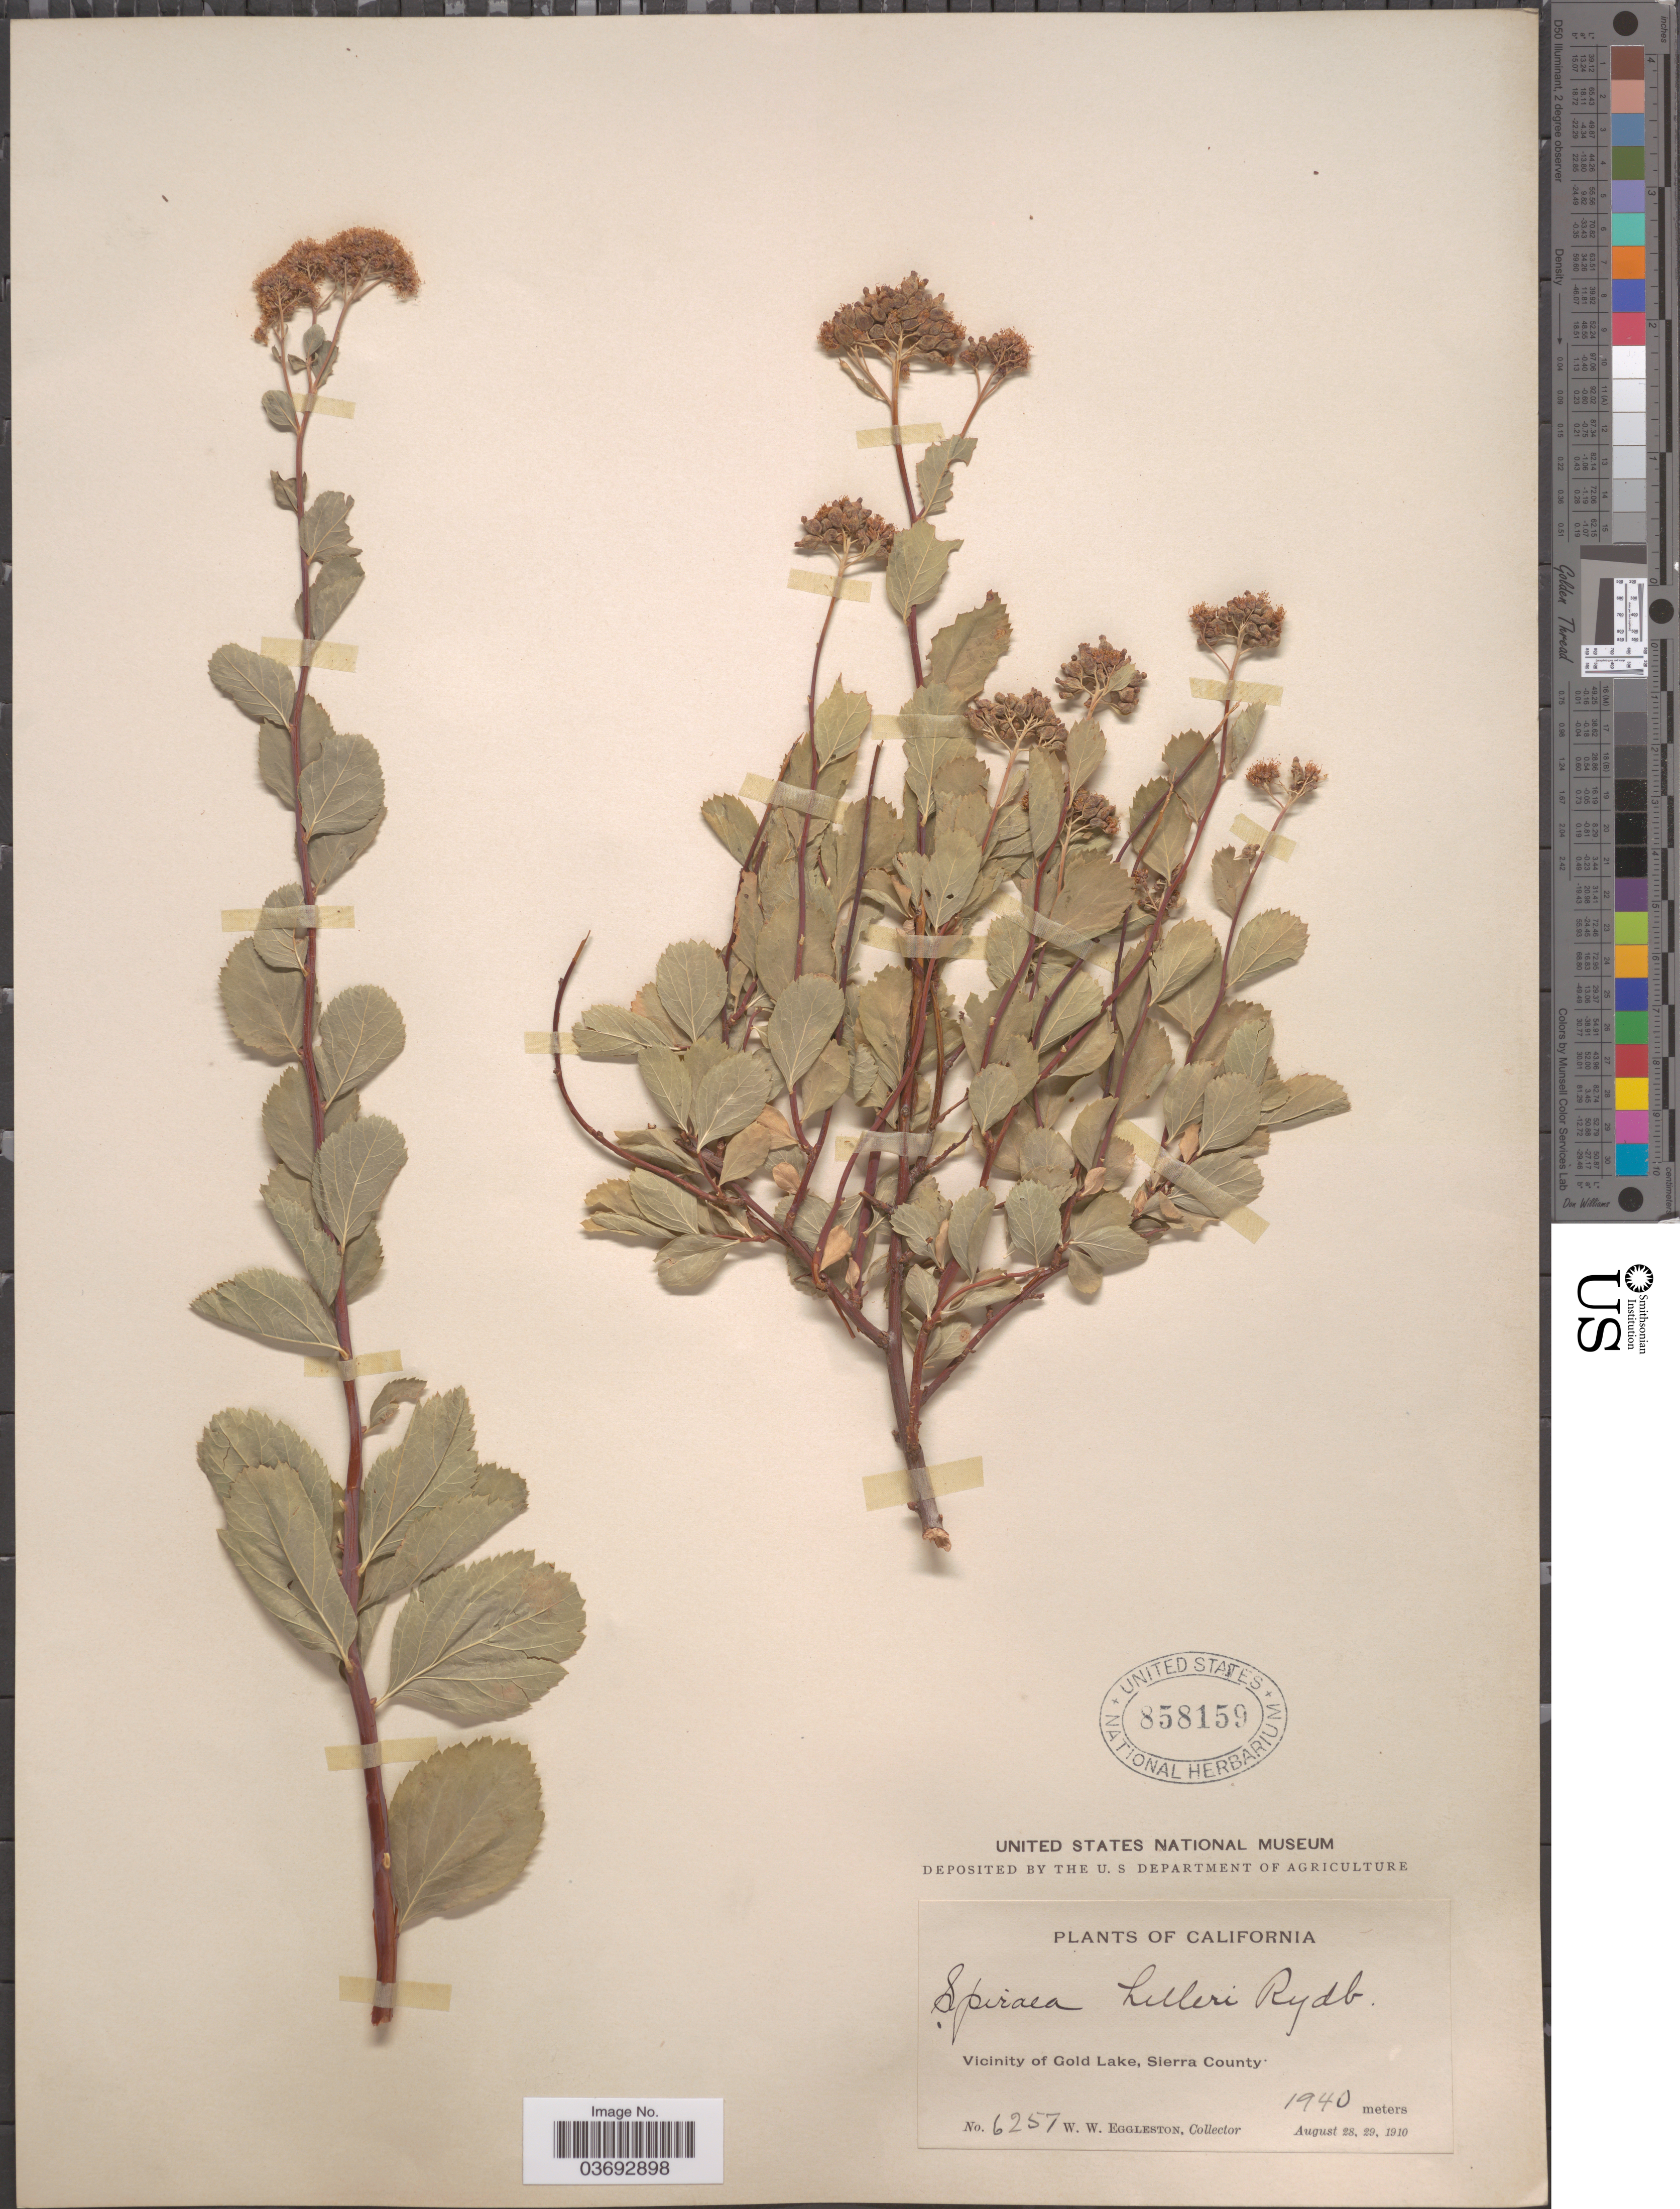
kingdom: Plantae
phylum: Tracheophyta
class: Magnoliopsida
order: Rosales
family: Rosaceae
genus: Spiraea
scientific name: Spiraea splendens var. splendens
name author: Baumann ex K. Koch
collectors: W. W. Eggleston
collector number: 6257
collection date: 1910-08-28/1910-08-29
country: United States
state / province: California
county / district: Sierra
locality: Vicinity of Gold Lake, Sierra County.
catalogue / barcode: US 858159